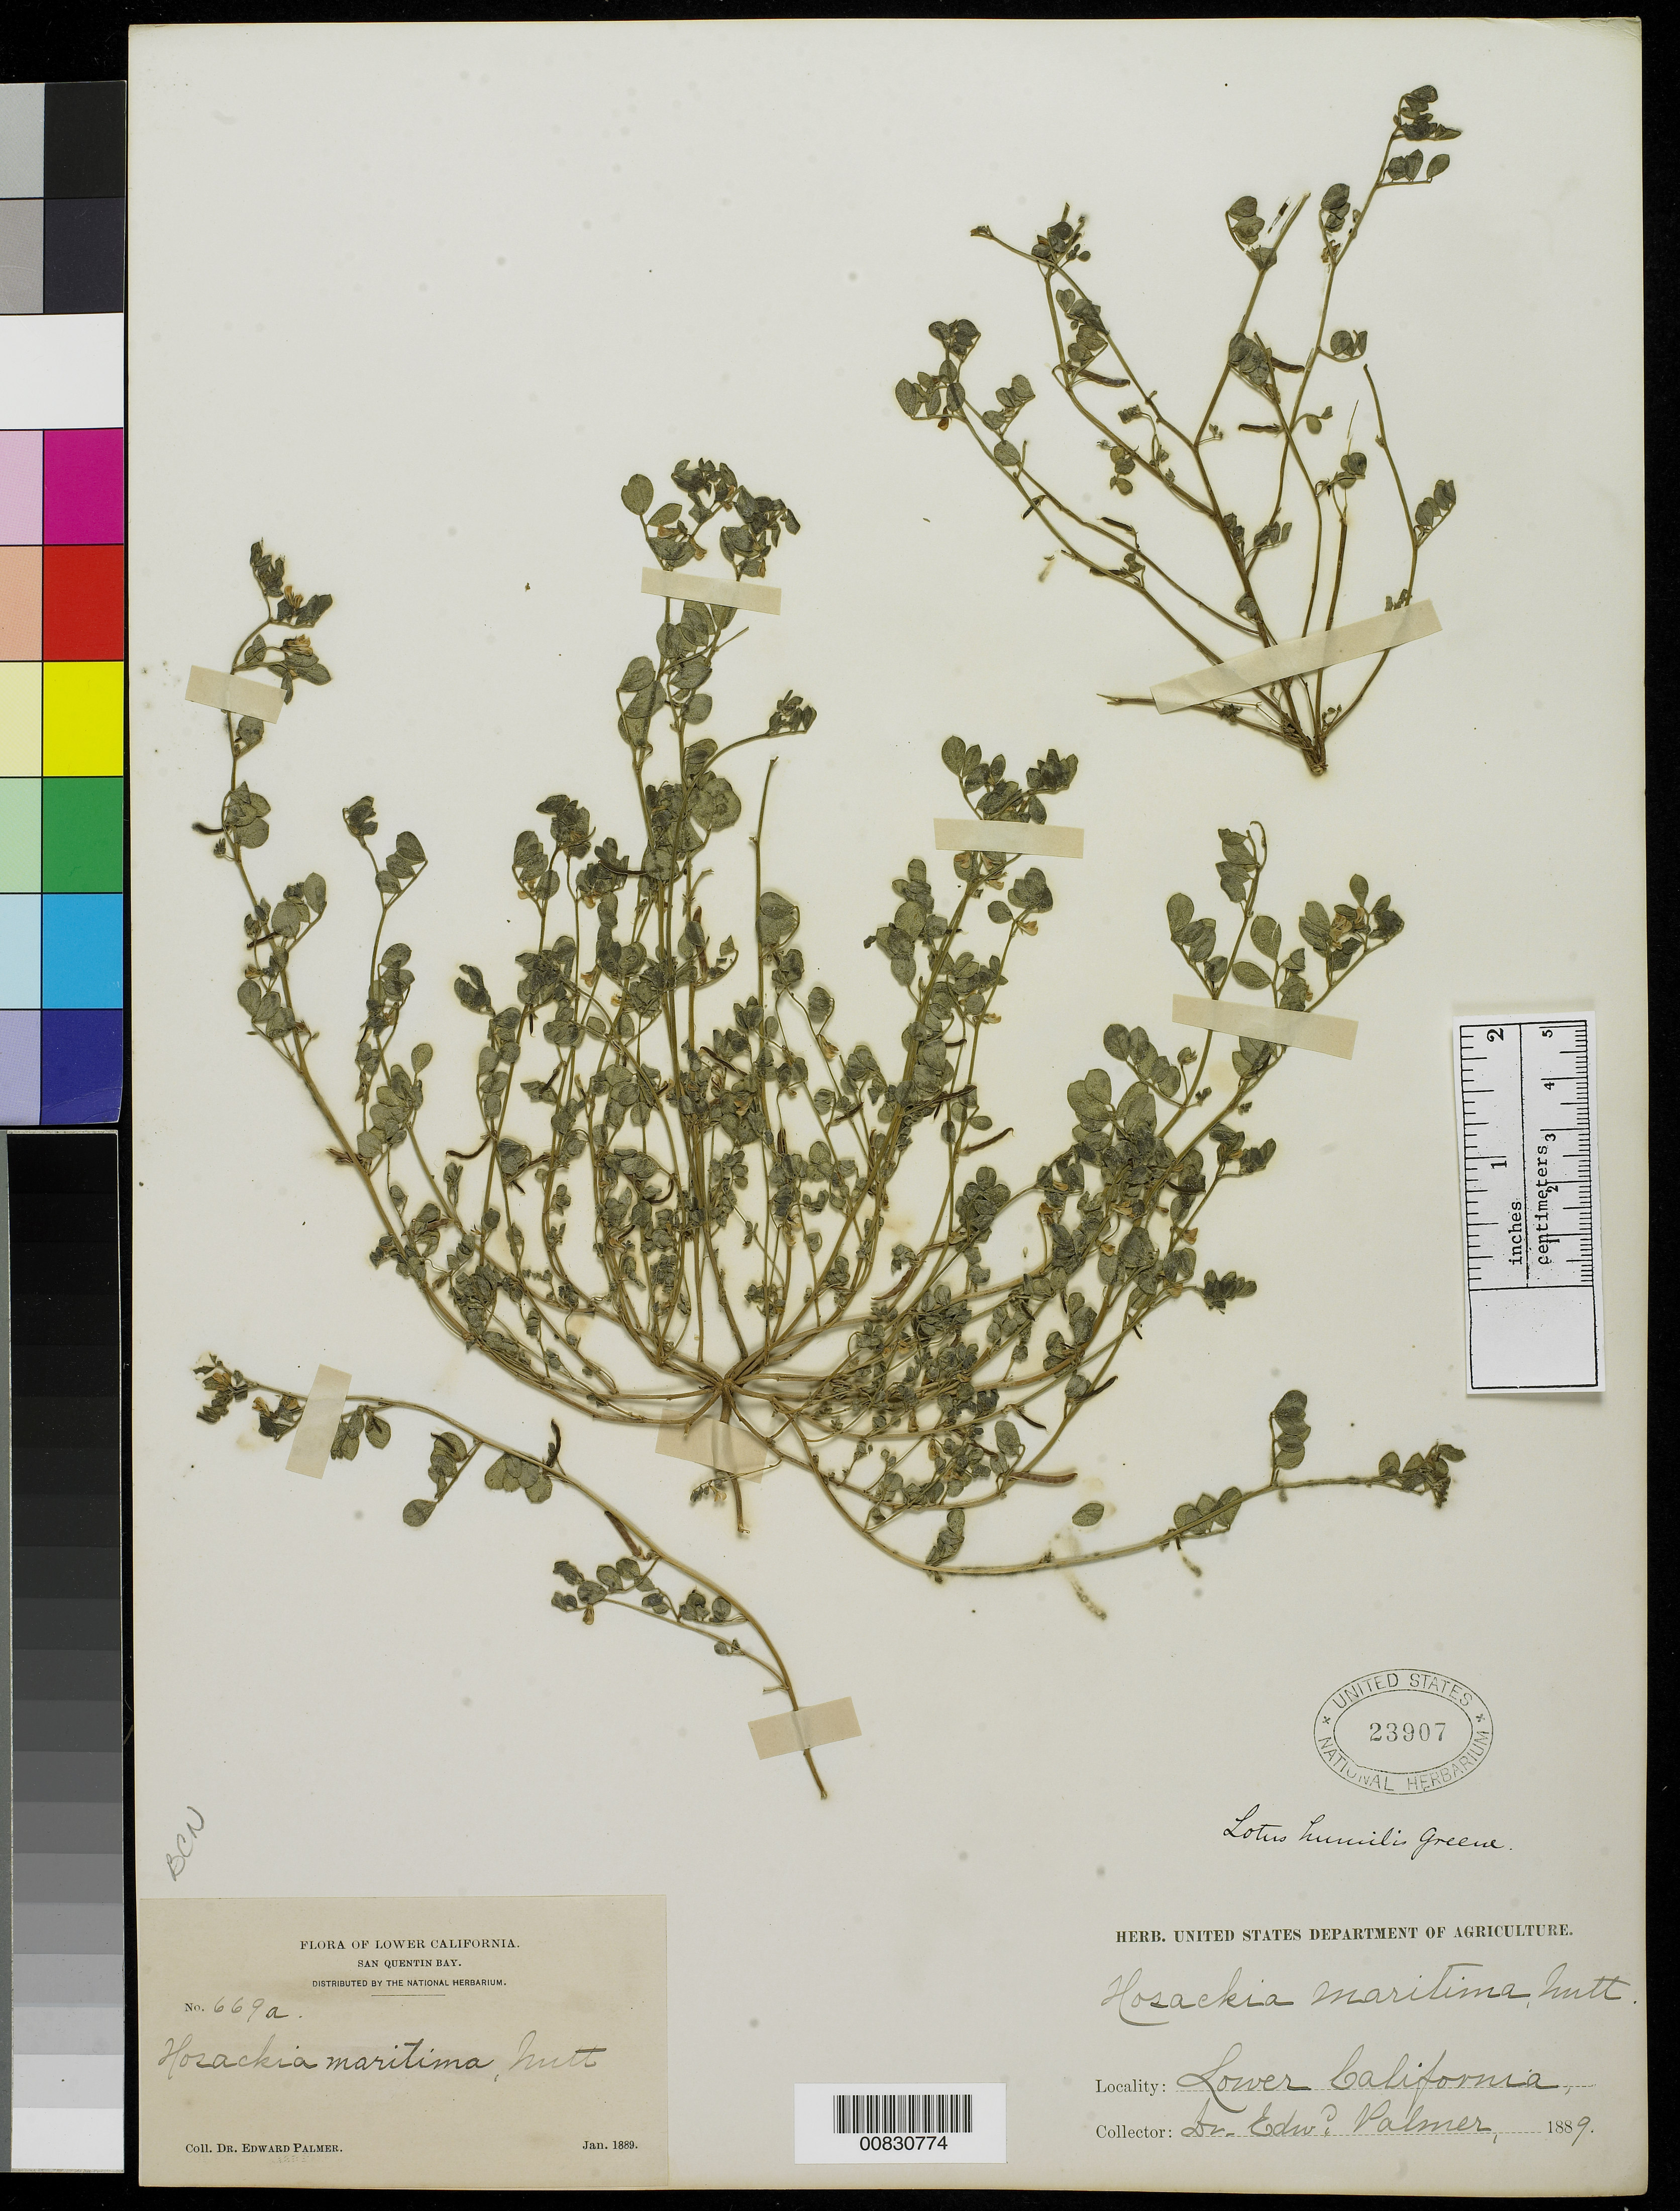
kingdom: Plantae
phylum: Tracheophyta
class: Magnoliopsida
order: Fabales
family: Fabaceae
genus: Acmispon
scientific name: Acmispon maritimus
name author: (Nutt.) D.D. Sokoloff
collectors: E. Palmer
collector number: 669a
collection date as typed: Jan 1889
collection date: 1889-01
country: Mexico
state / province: Baja California Norte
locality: San Quentin Bay, Baja California.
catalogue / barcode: US 23907